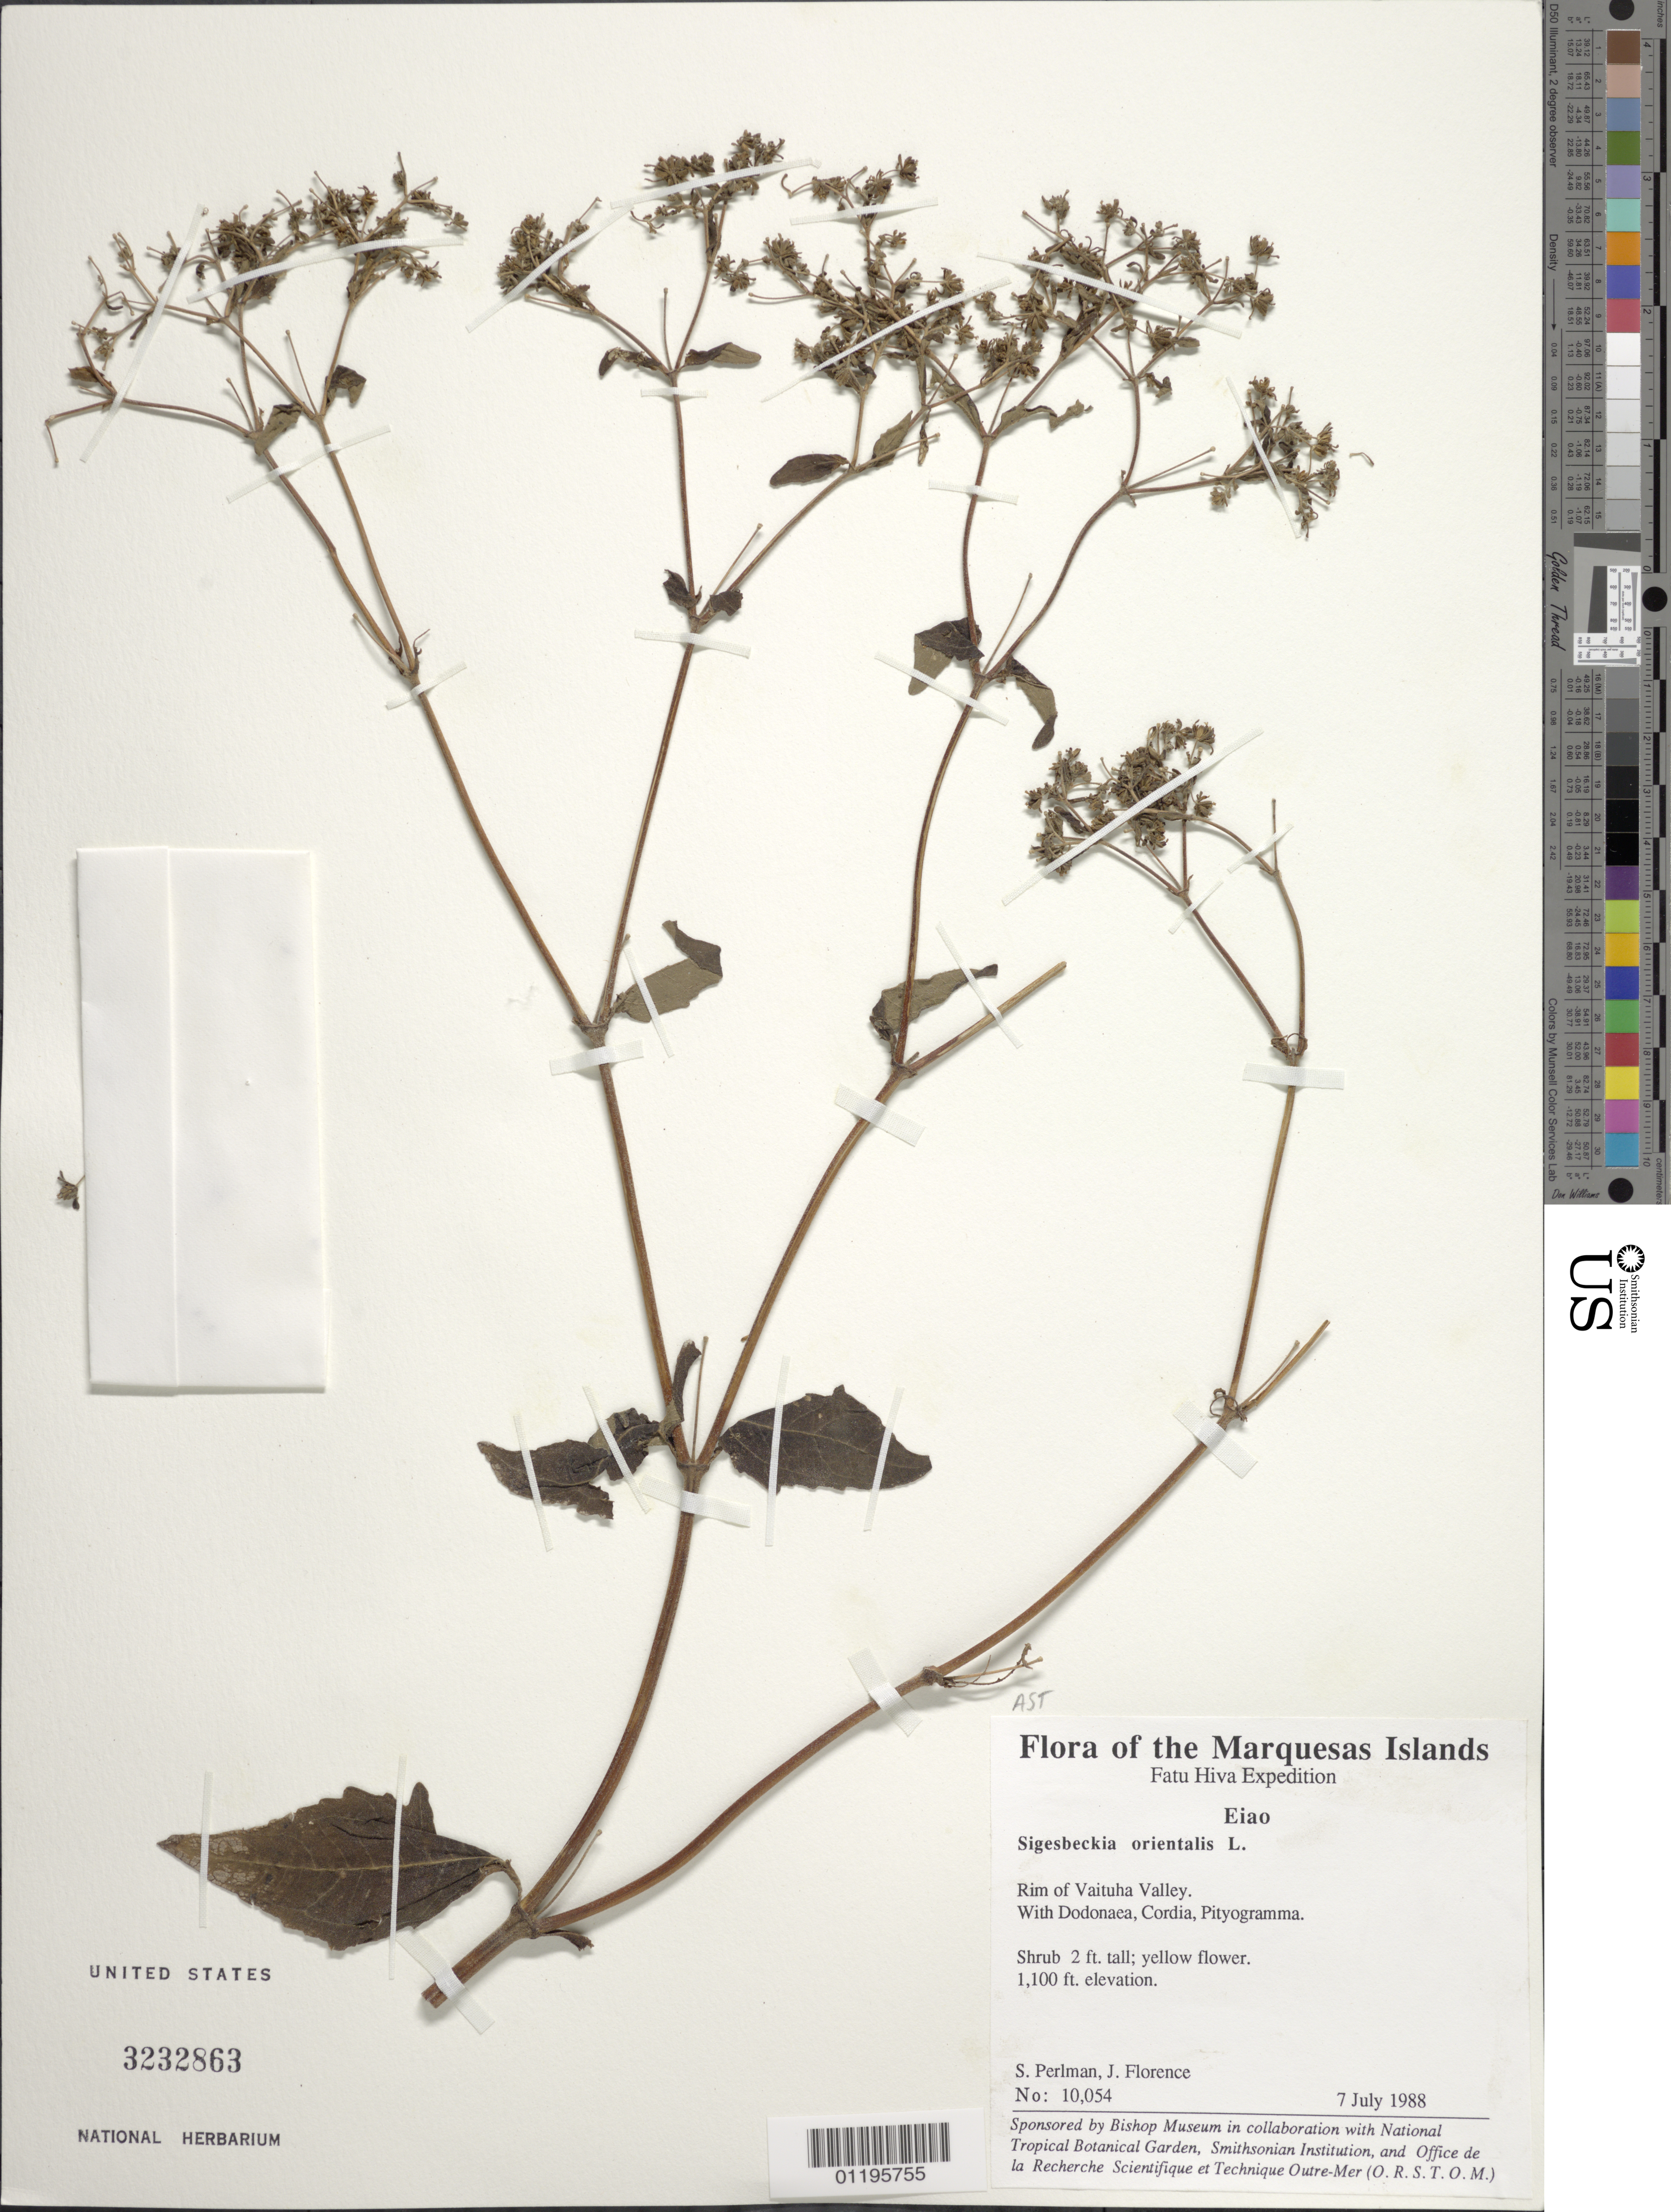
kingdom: Plantae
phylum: Tracheophyta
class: Magnoliopsida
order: Asterales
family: Asteraceae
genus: Sigesbeckia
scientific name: Sigesbeckia orientalis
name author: L.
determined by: Wagner, W. L.; Lorence, David H.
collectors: S. P. Perlman & J. Florence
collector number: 10054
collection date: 1988-07-07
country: French Polynesia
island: Eiao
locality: Rim of Vaituha Valley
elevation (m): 335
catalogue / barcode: US 3232863